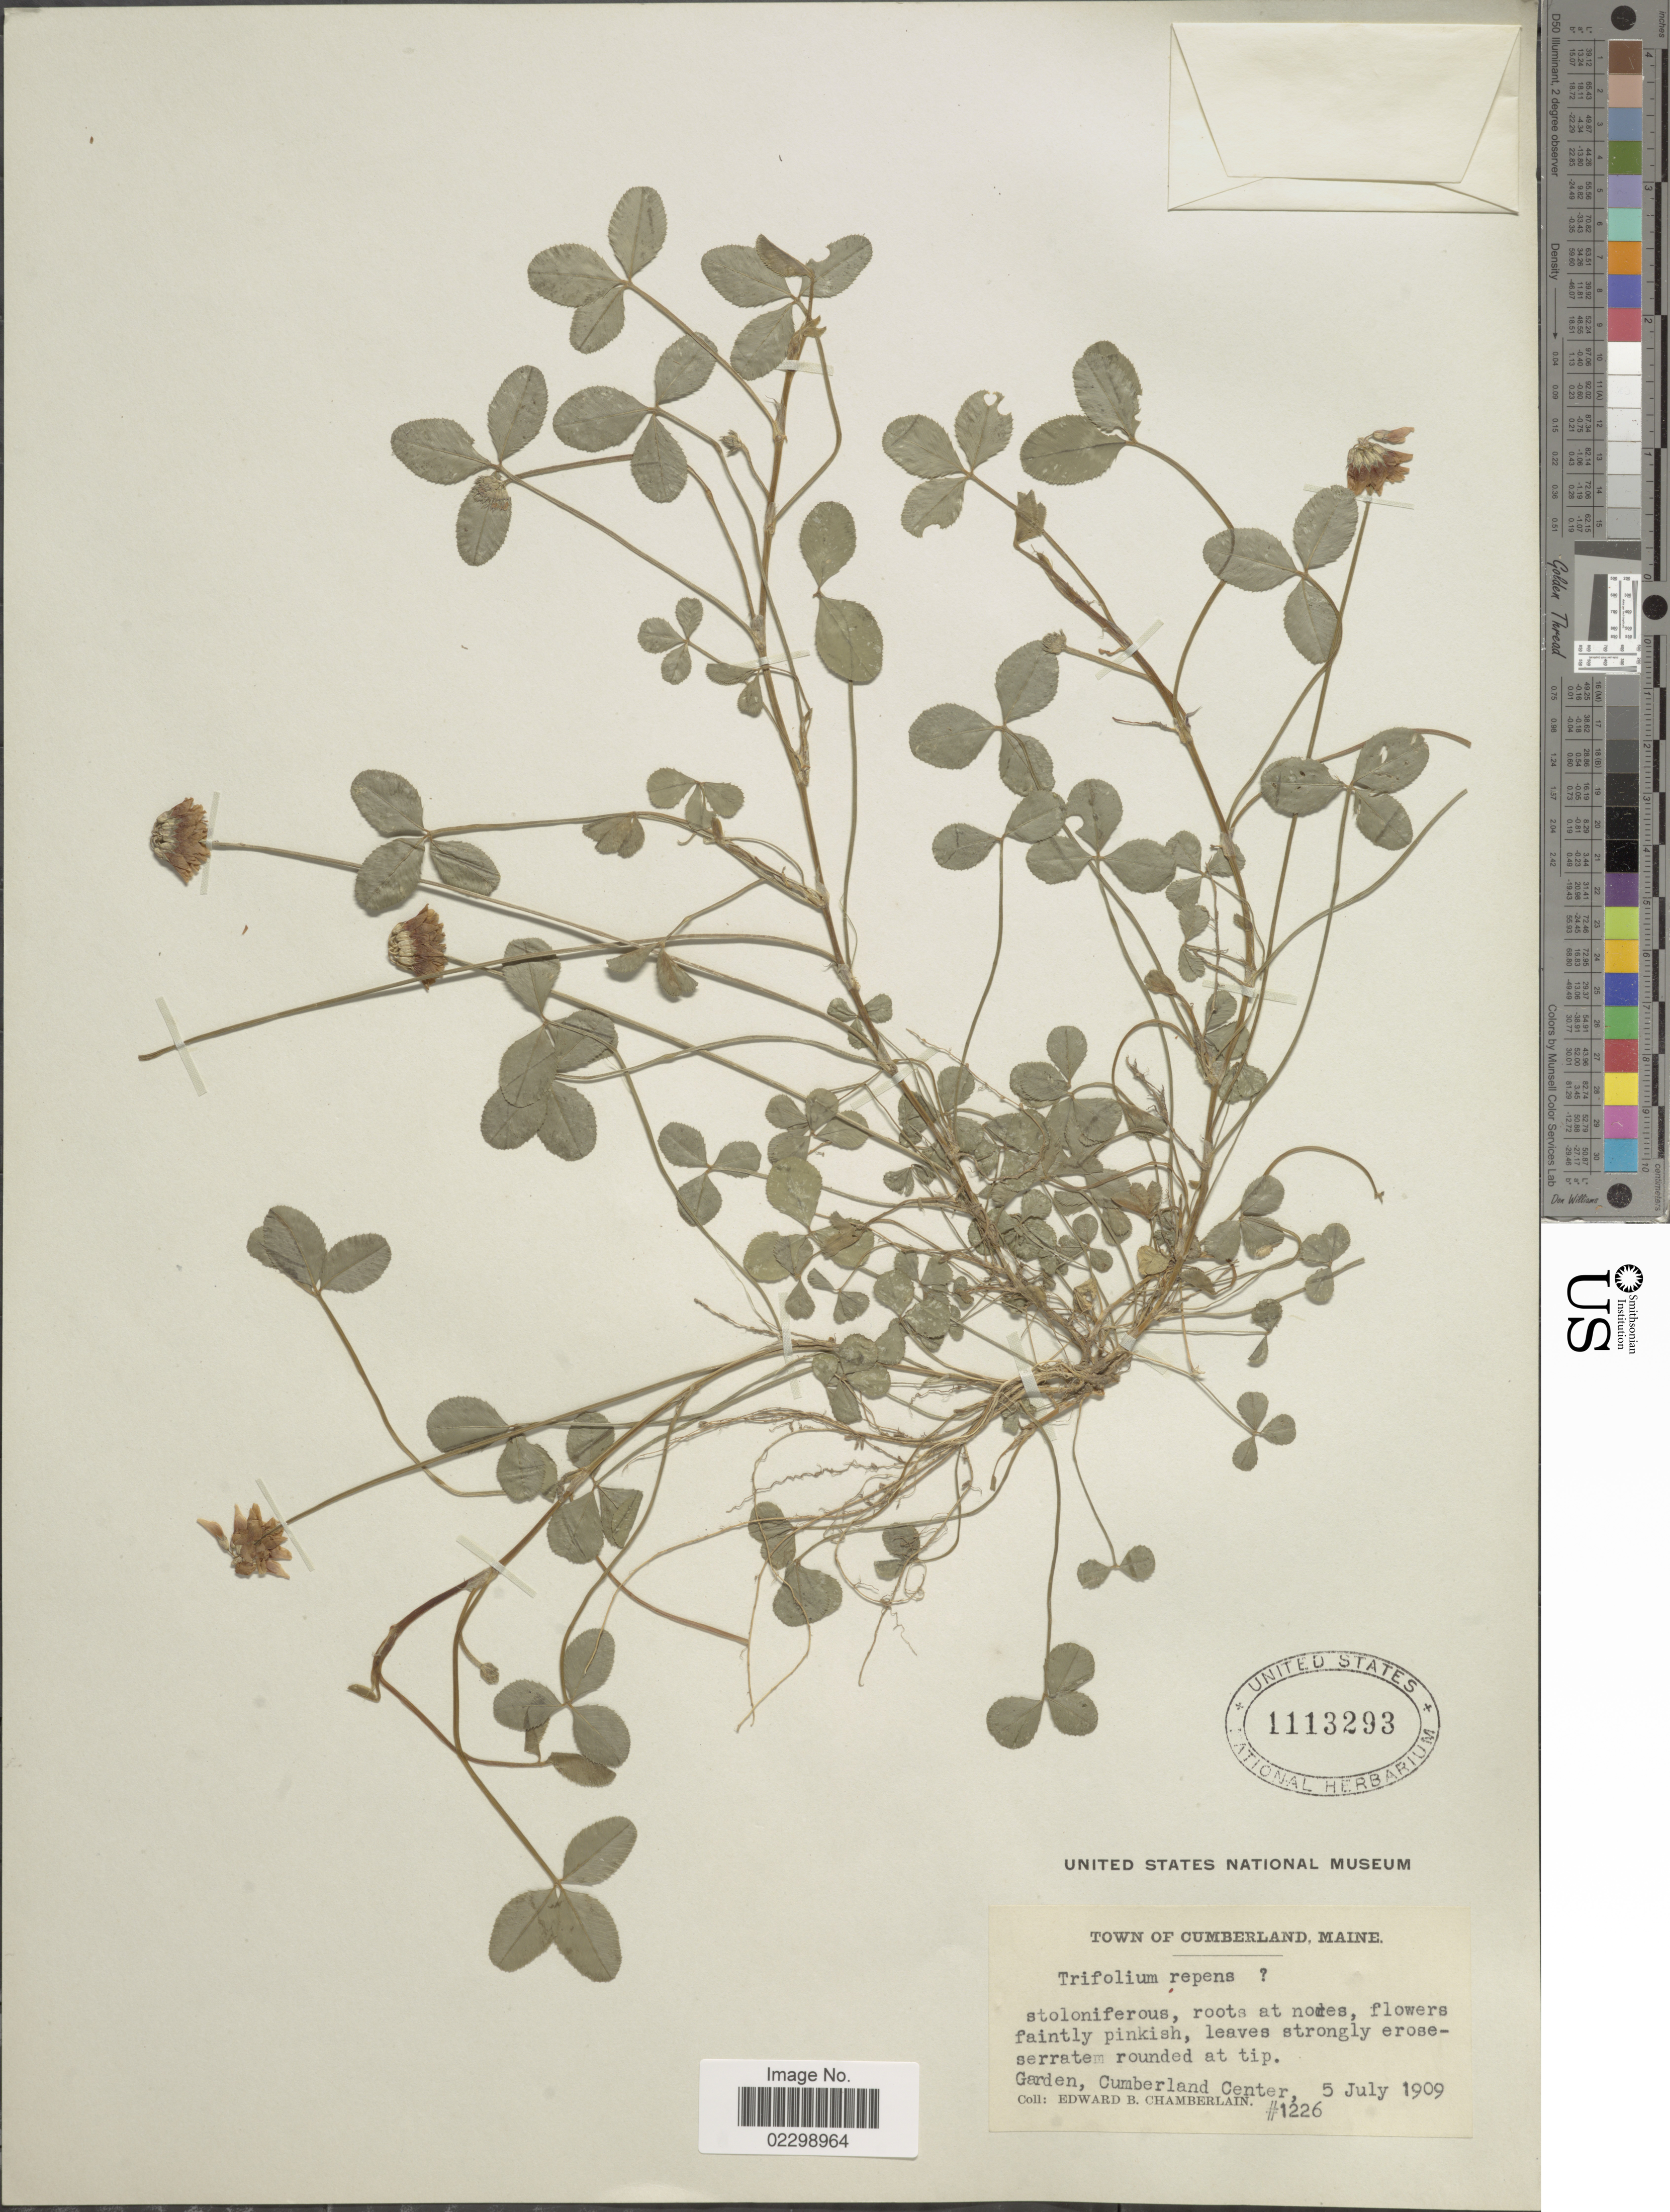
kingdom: Plantae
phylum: Tracheophyta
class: Magnoliopsida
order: Fabales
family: Fabaceae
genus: Trifolium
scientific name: Trifolium strictum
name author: L.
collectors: E. Chamberlain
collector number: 1226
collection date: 1909-07-05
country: United States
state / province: Maine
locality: Town of Cumberland, Garden, Cumberland Center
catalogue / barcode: US 1113293